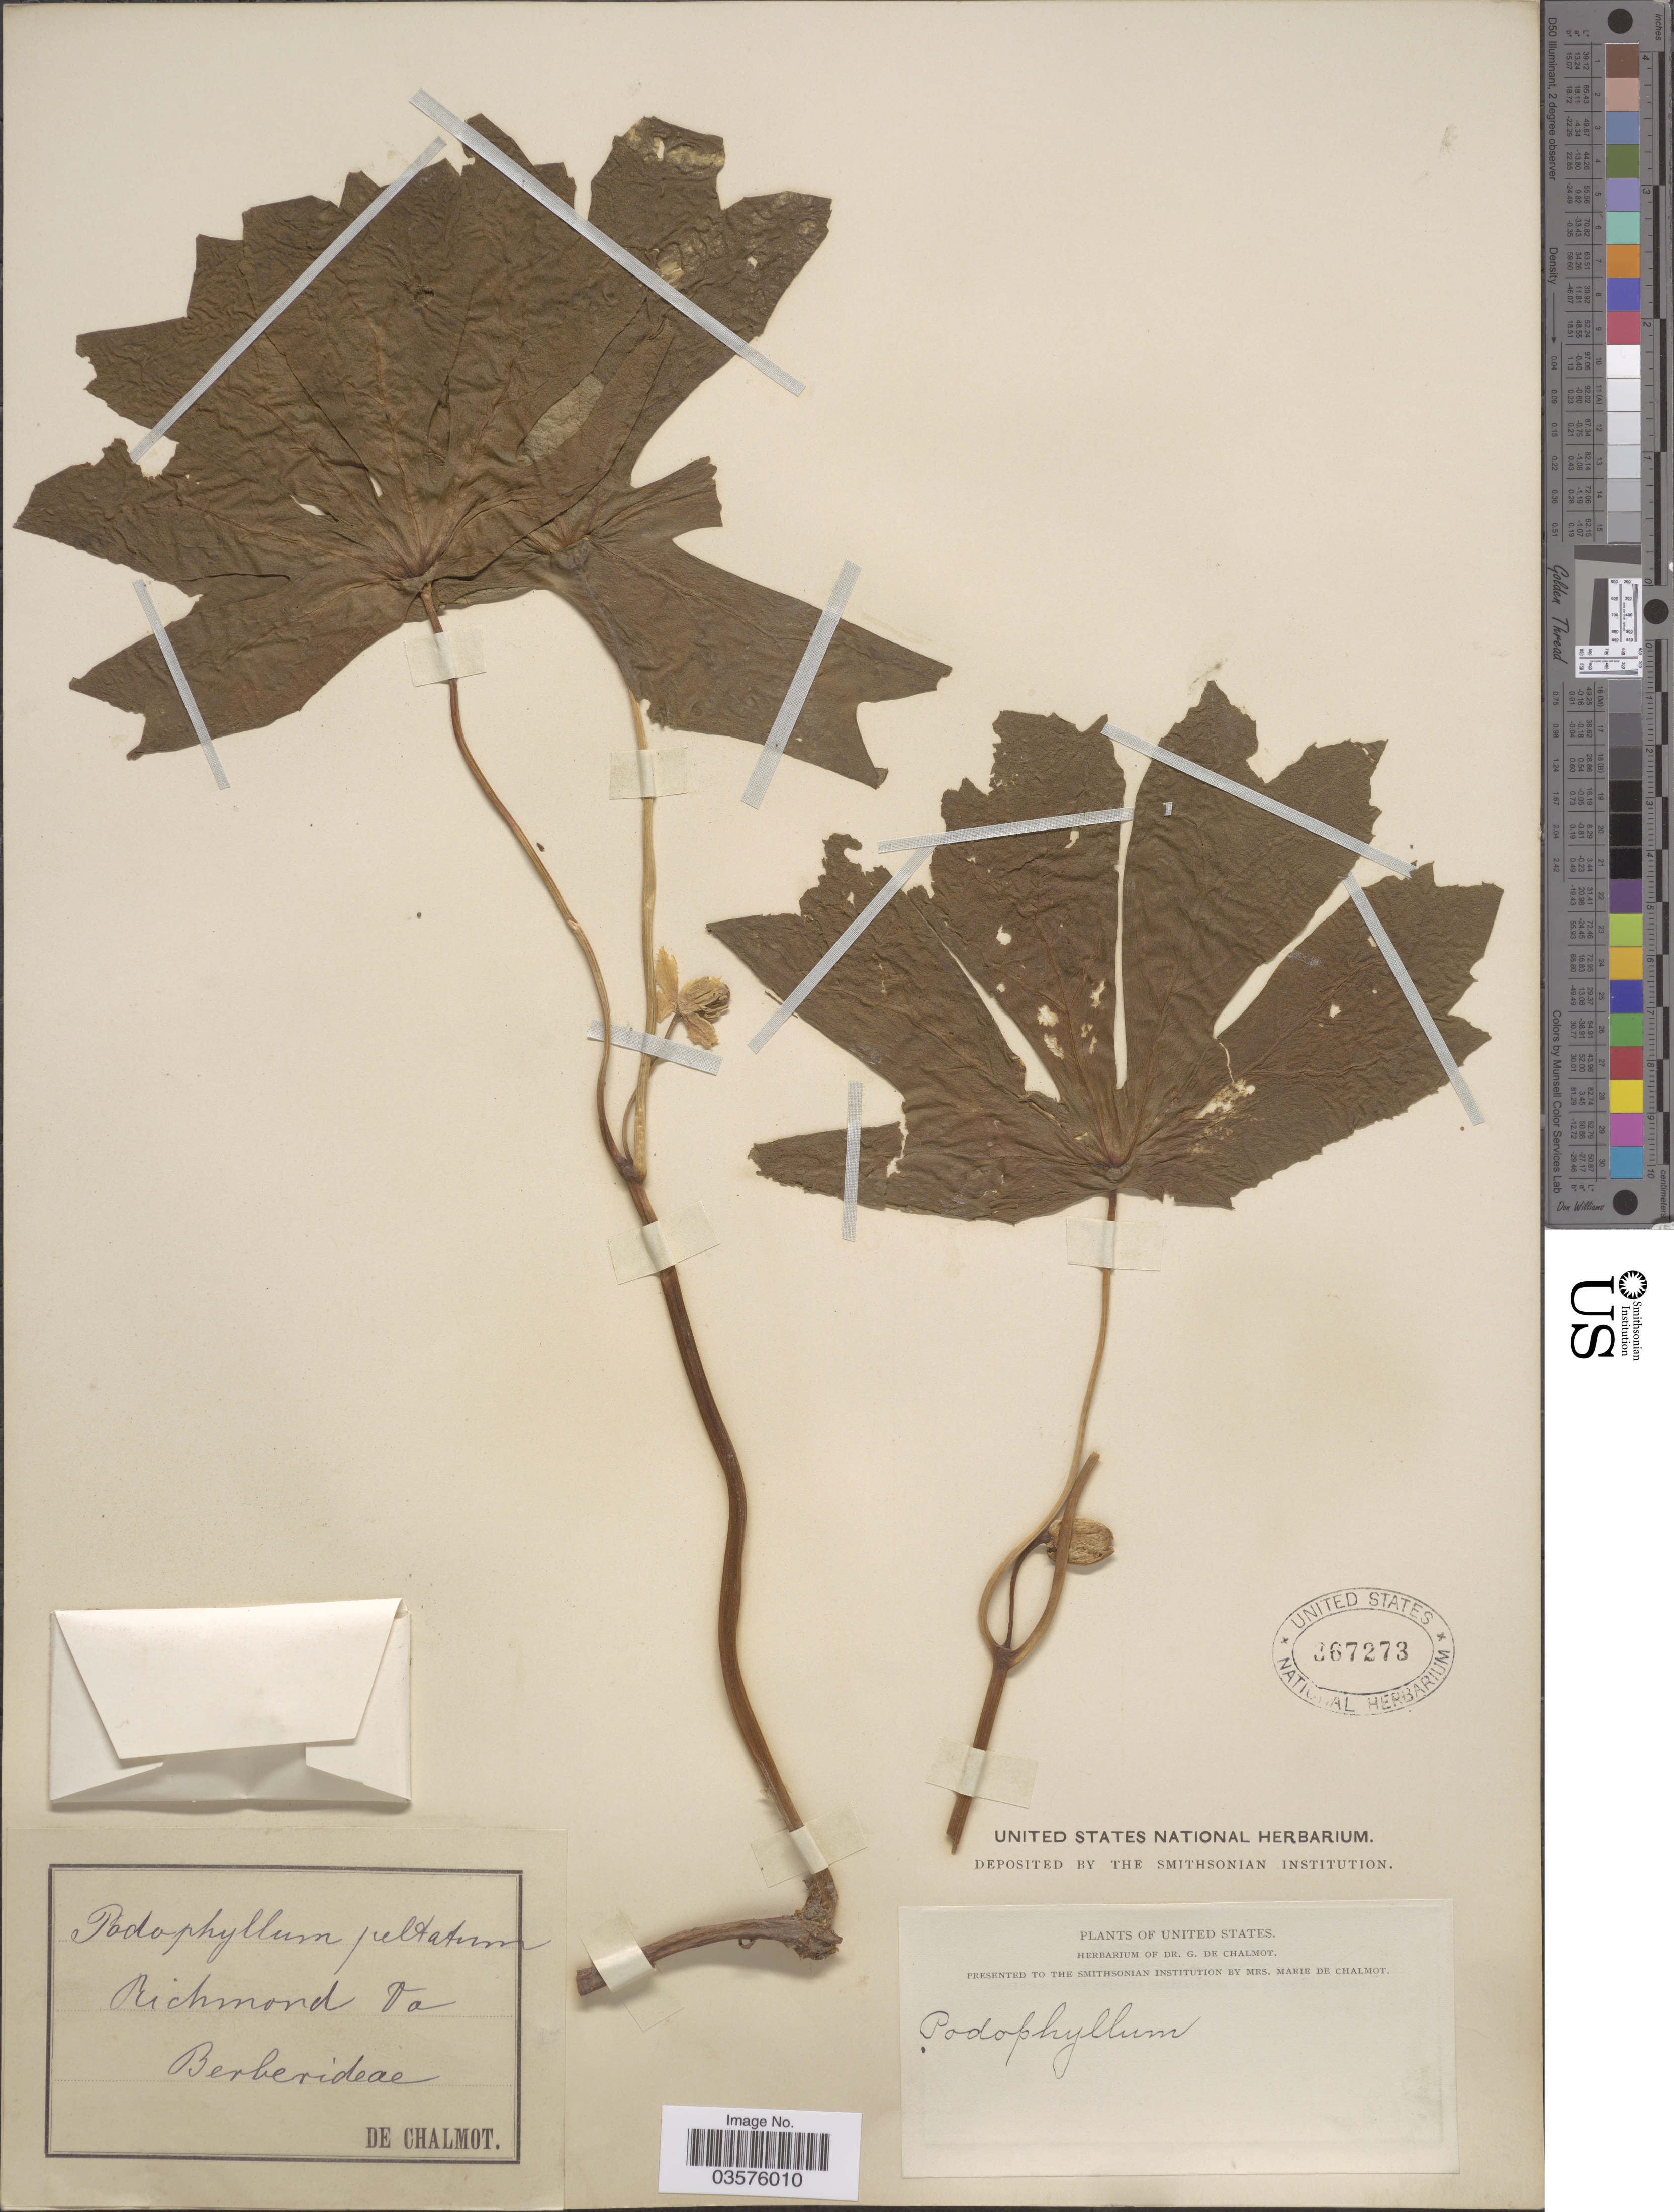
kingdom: Plantae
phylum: Tracheophyta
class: Magnoliopsida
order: Ranunculales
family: Berberidaceae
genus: Podophyllum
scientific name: Podophyllum peltatum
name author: L.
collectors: G. de Chalmot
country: United States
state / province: Virginia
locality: Richmond.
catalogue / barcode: US 367273